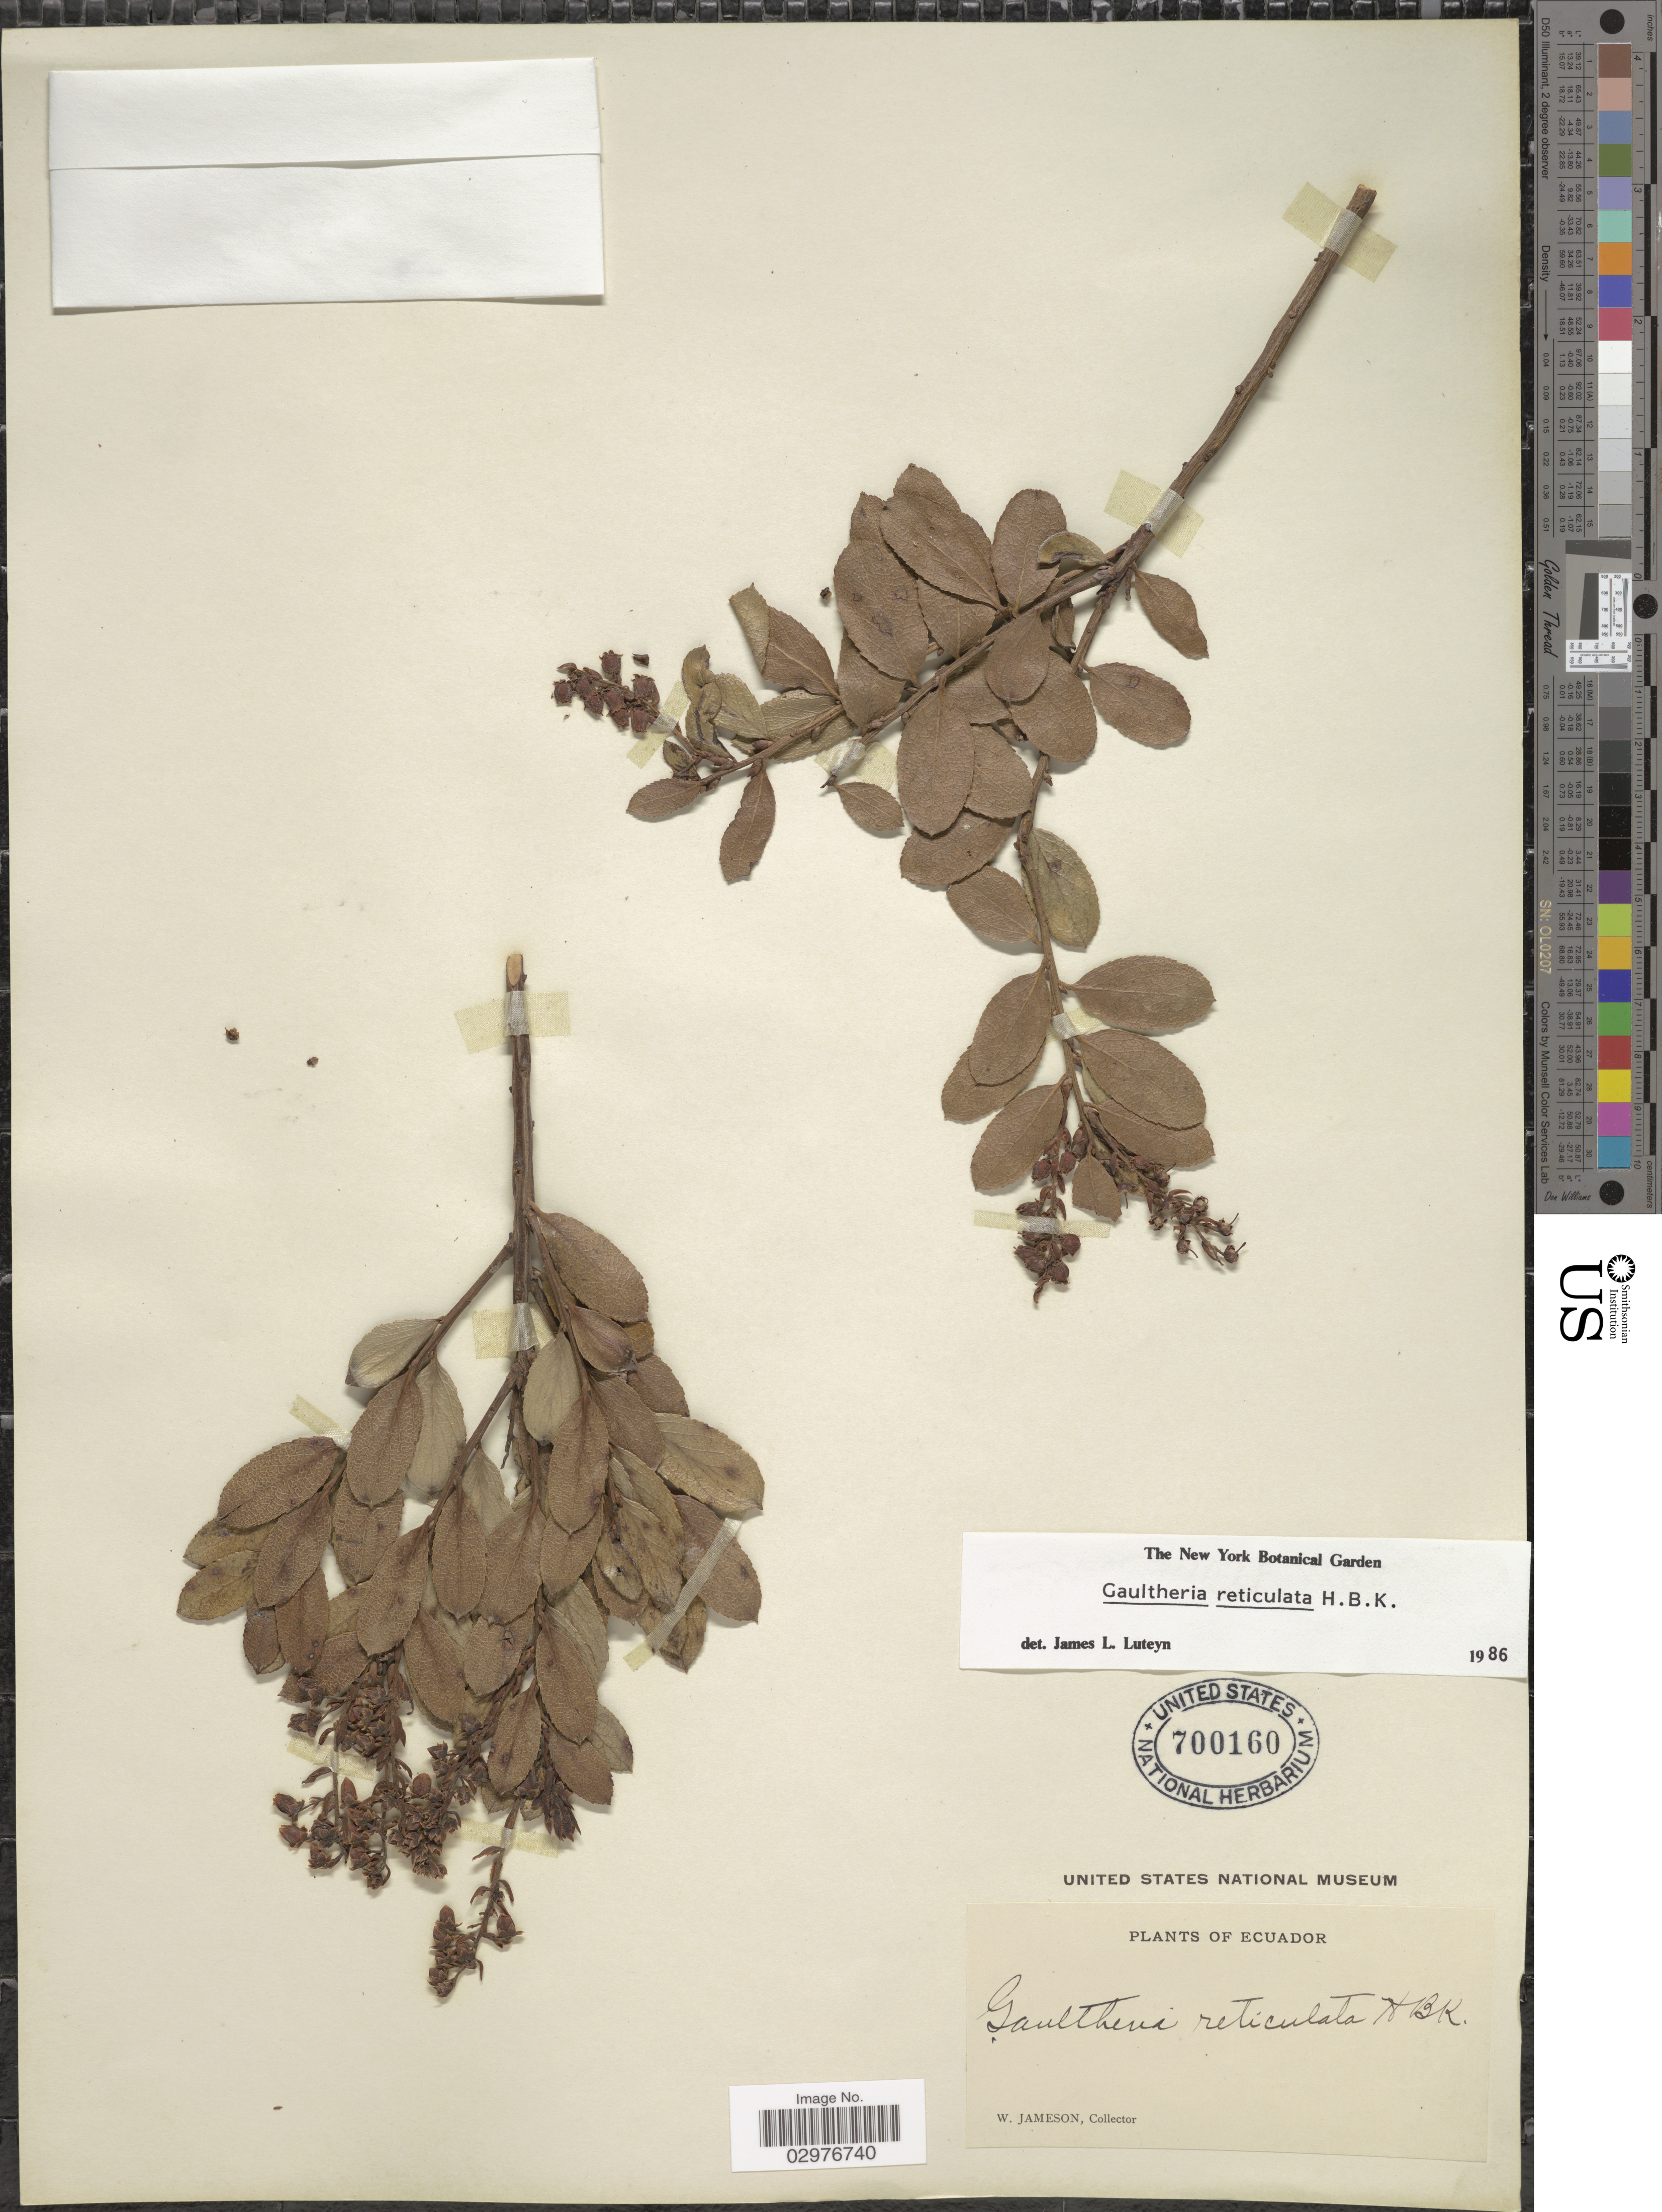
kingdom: Plantae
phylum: Tracheophyta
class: Magnoliopsida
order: Ericales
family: Ericaceae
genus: Gaultheria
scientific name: Gaultheria reticulata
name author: Kunth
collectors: W. Jameson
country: Ecuador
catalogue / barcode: US 700160